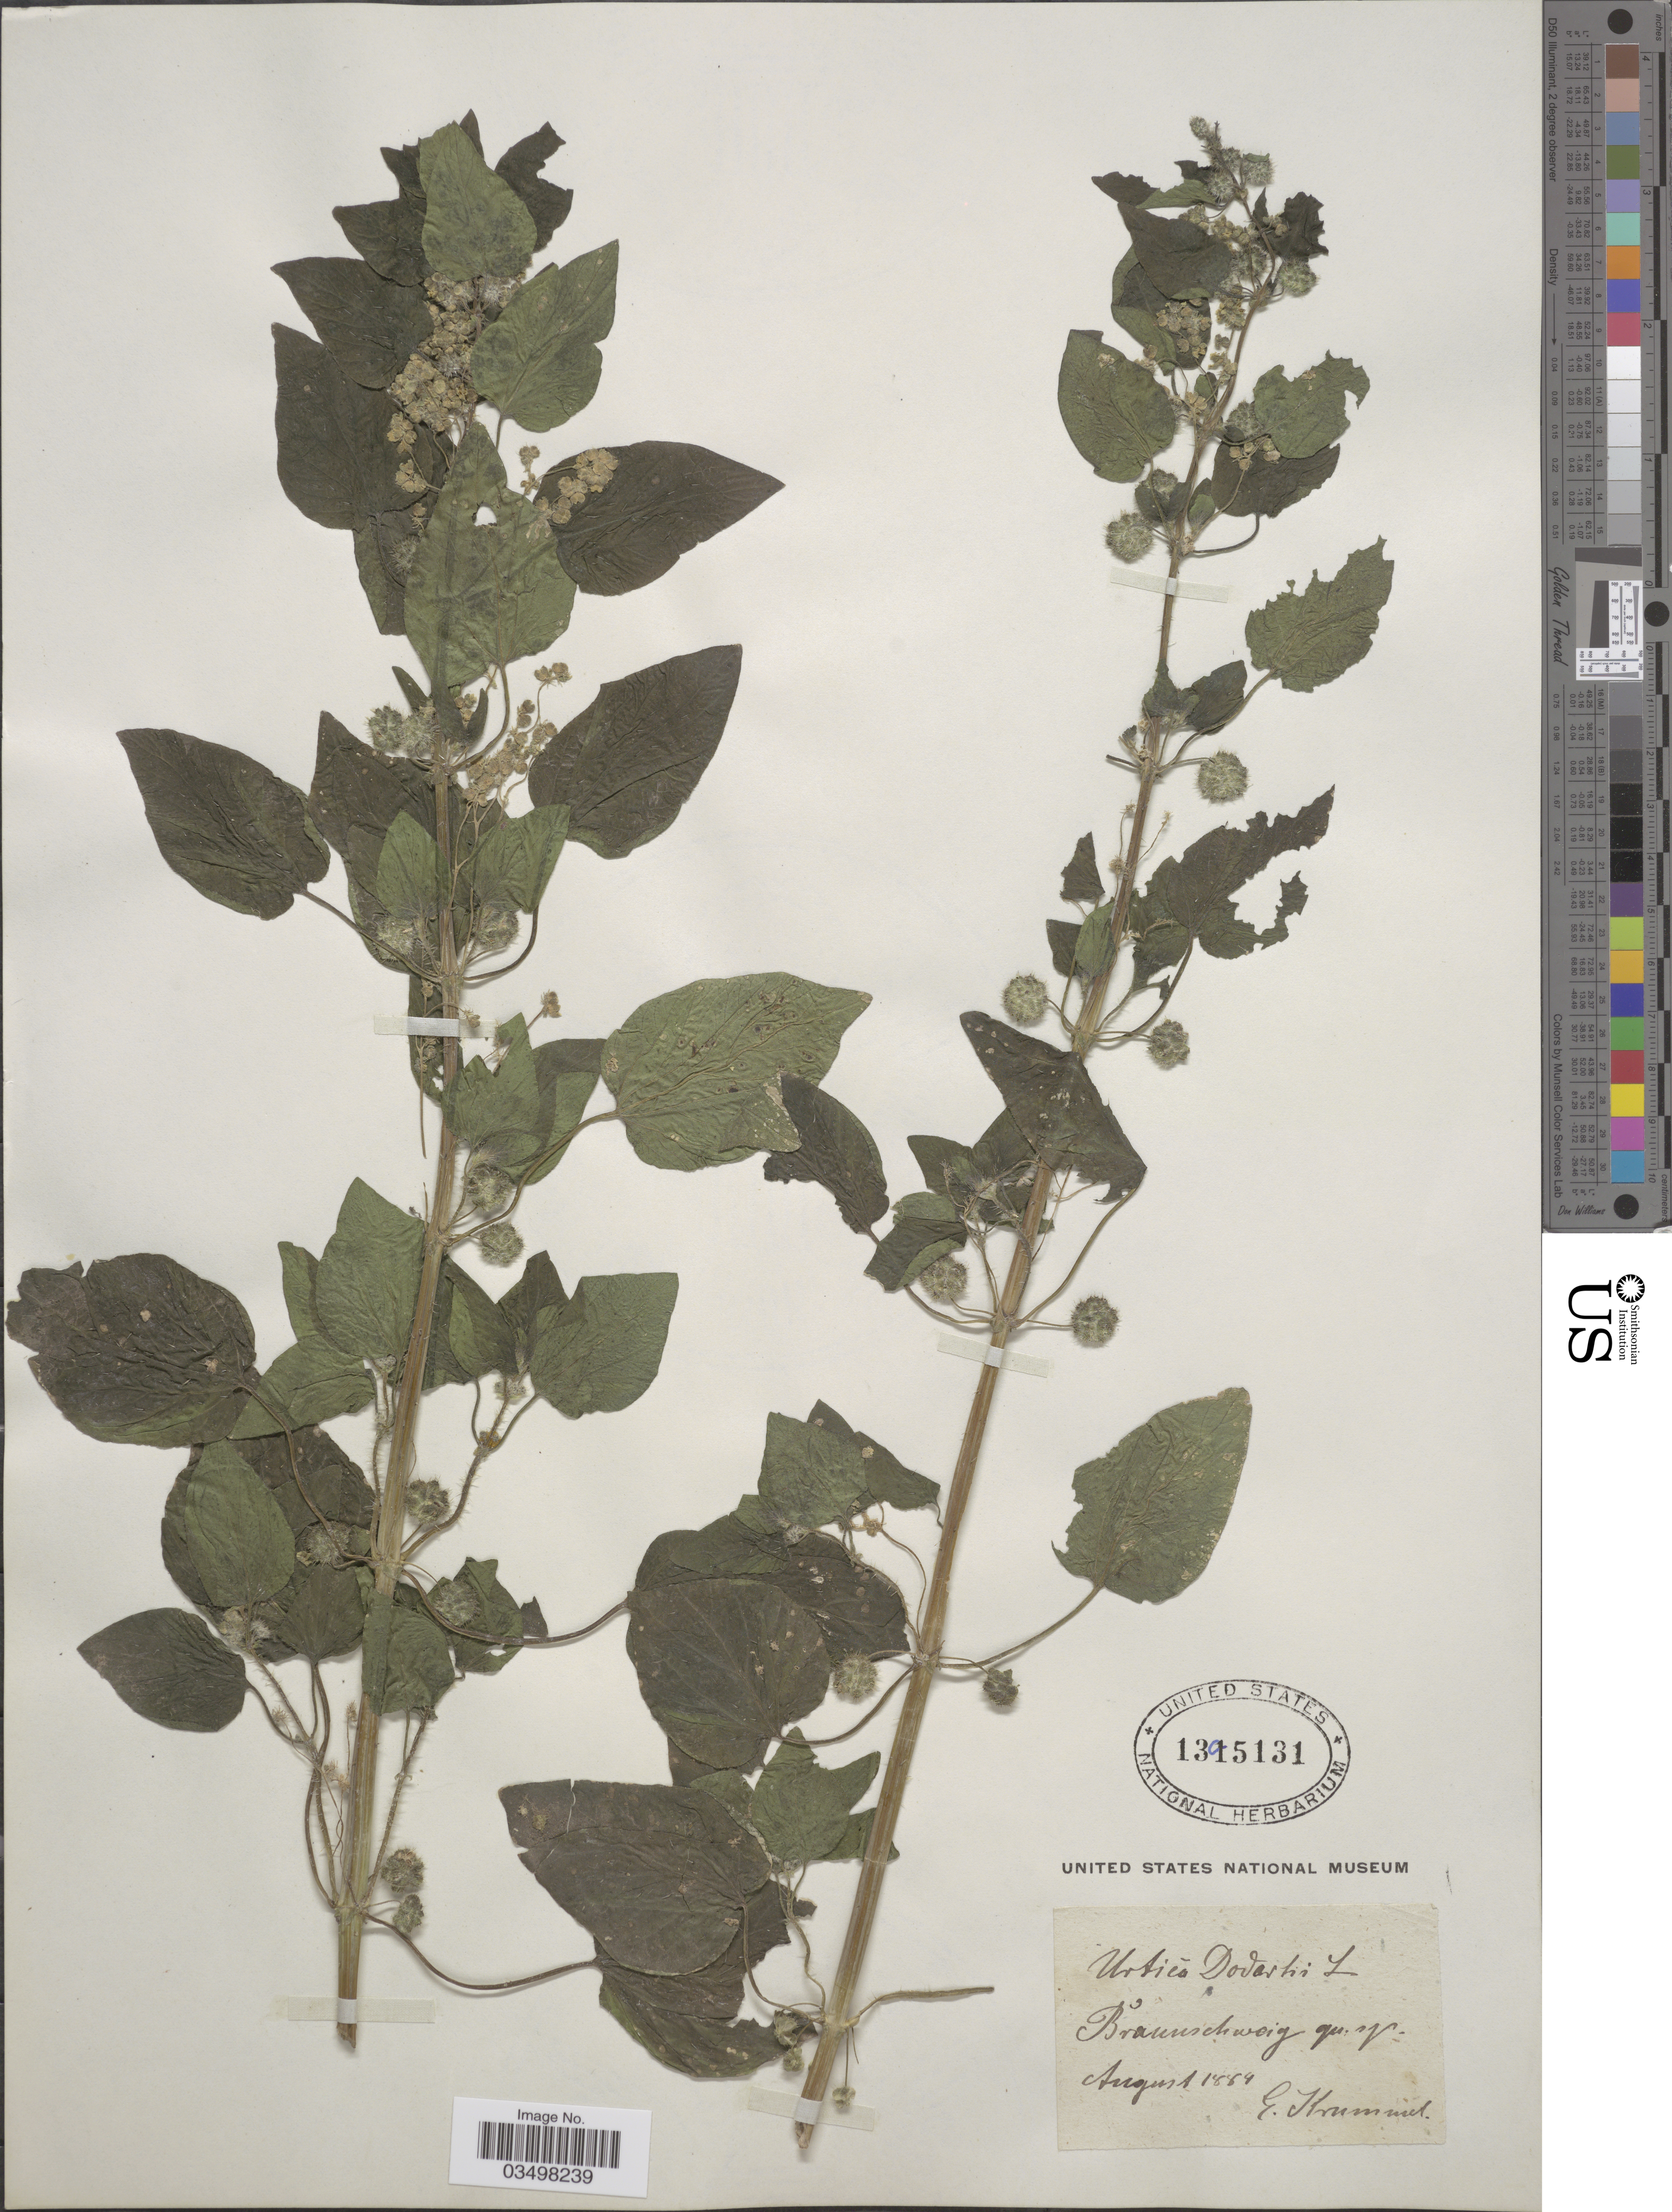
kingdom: Plantae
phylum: Tracheophyta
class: Magnoliopsida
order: Rosales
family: Urticaceae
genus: Urtica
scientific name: Urtica dodartii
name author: L.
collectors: E. Krummel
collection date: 1884-08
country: Germany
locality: Braunschweig.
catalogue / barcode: US 1395131